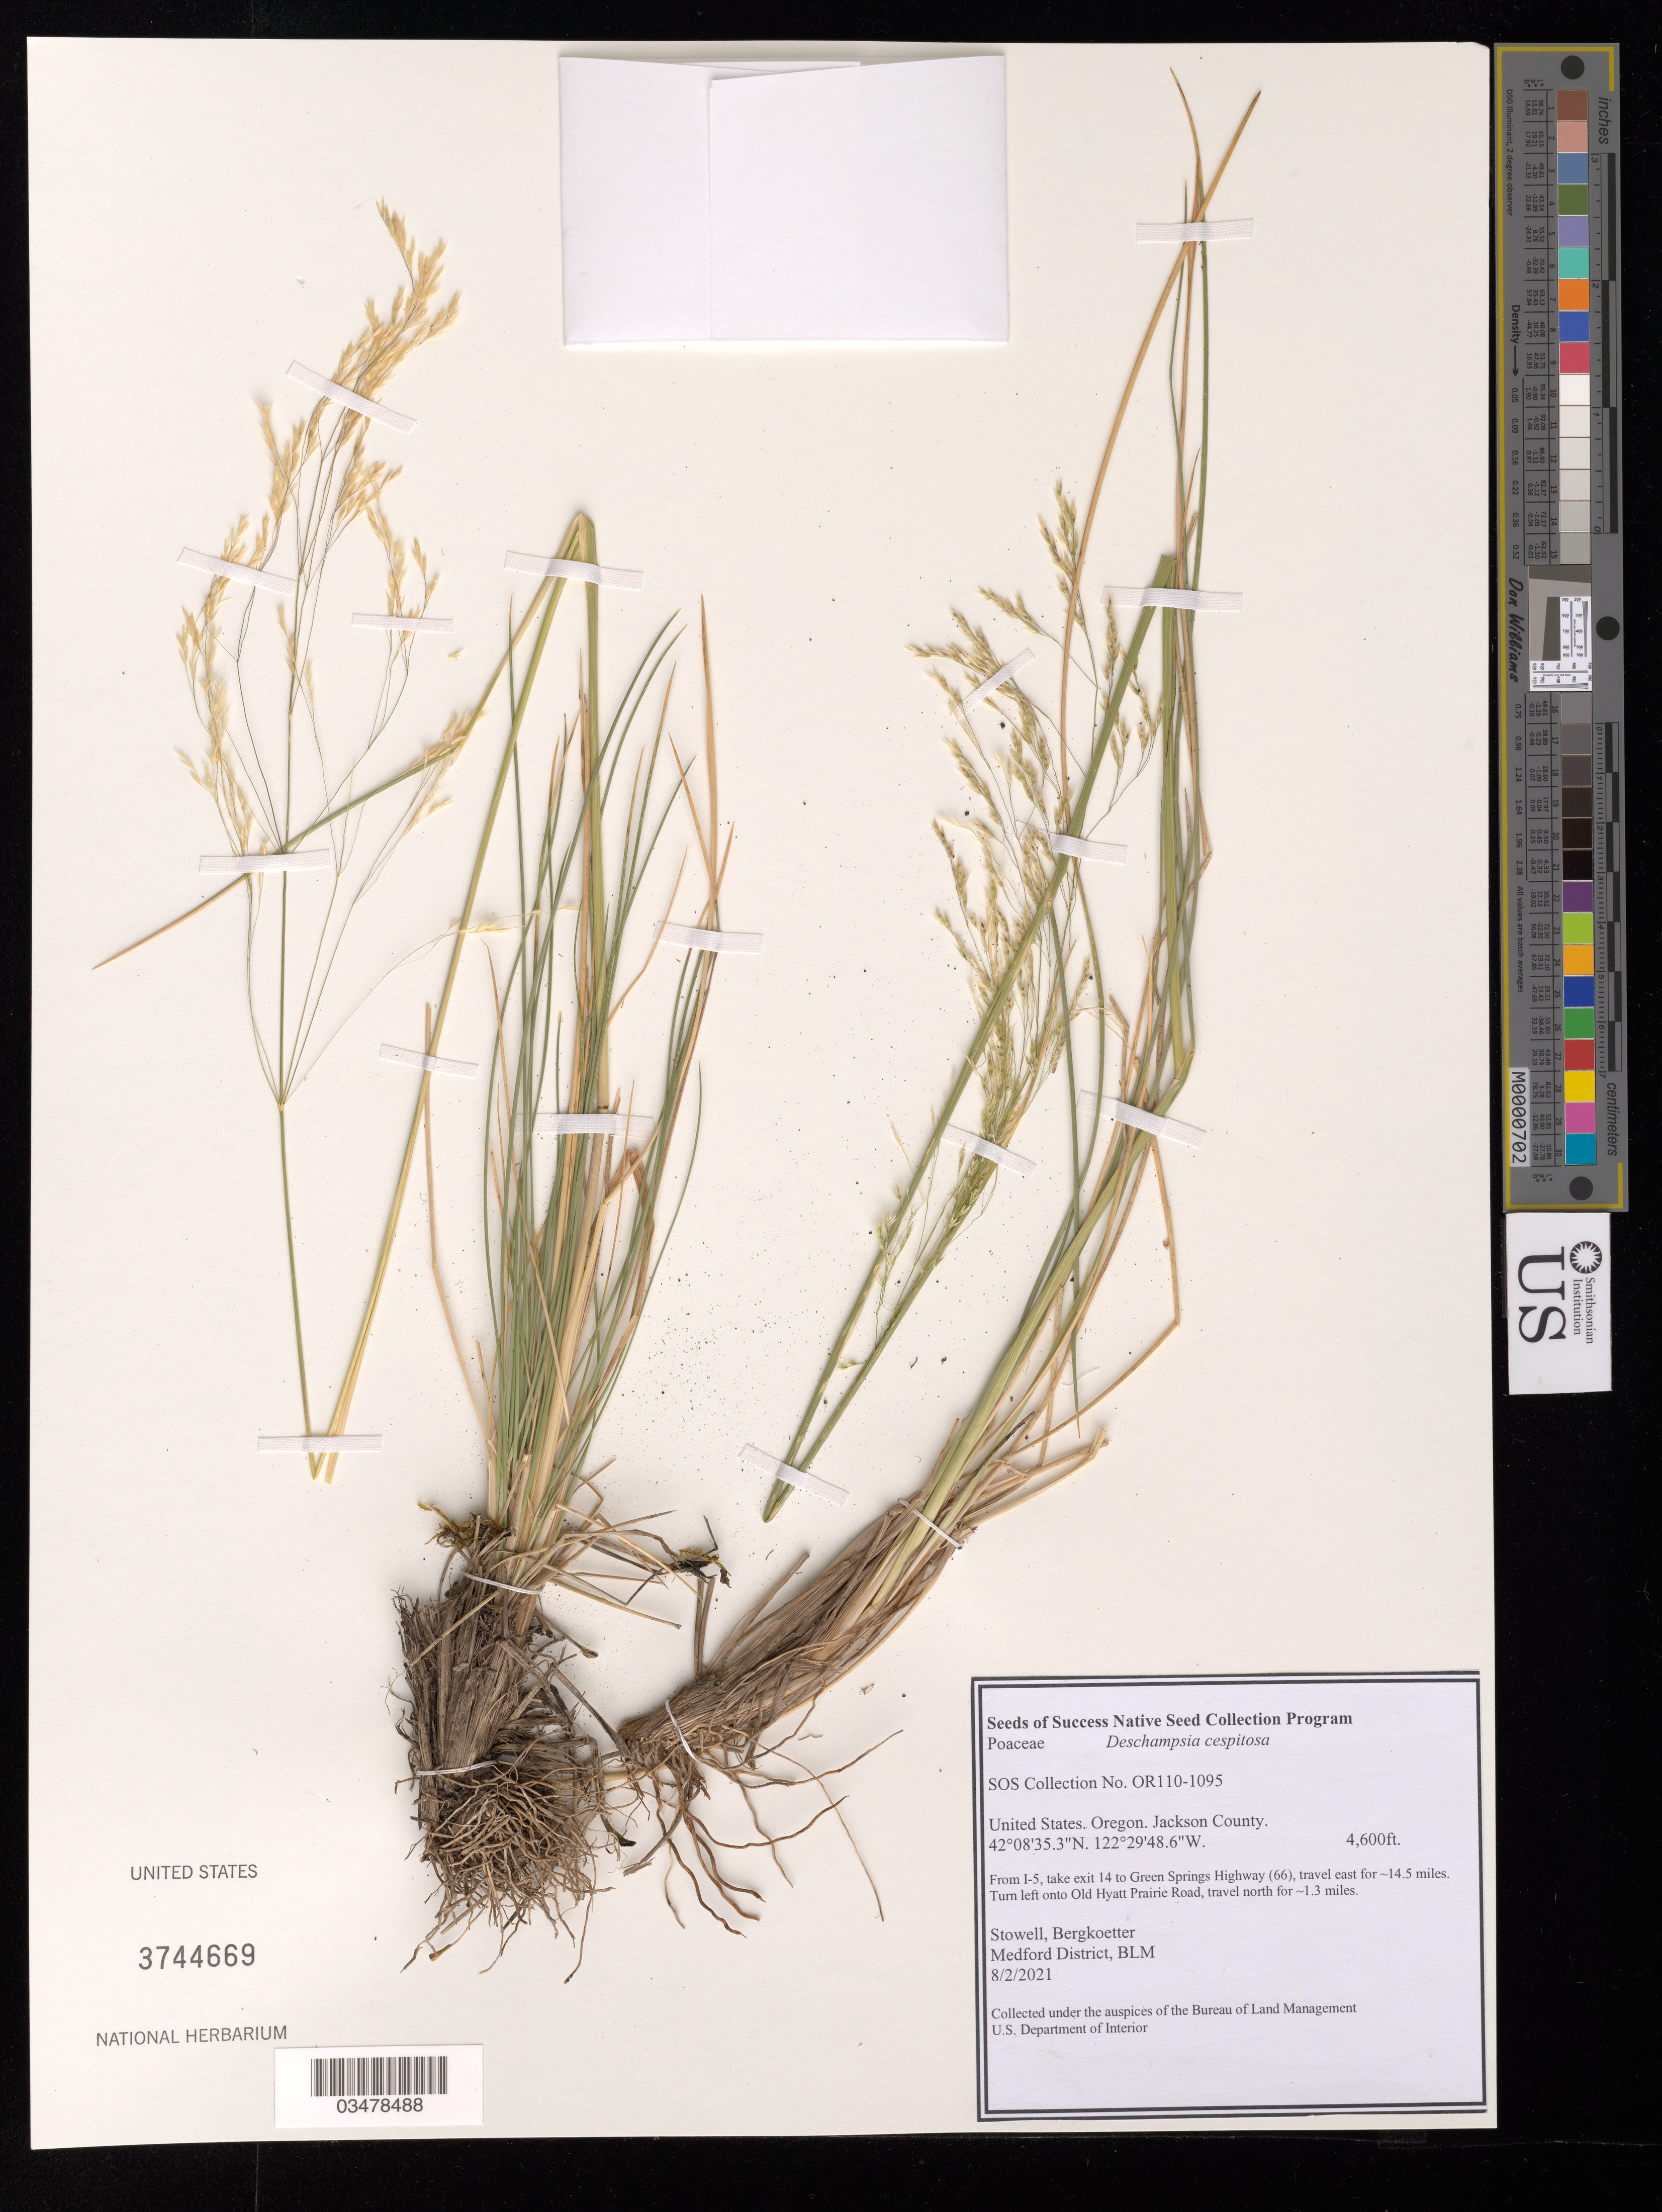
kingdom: Plantae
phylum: Tracheophyta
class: Liliopsida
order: Poales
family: Poaceae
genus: Deschampsia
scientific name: Deschampsia cespitosa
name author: (L.) P. Beauv.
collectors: -. Stowell & -. Bergkoetter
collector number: OR110-1095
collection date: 2021-08-02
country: United States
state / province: Oregon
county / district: Jackson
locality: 1.3 mi. north on Old Hyatt Prairie Rd.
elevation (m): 1402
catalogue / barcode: US 3744669